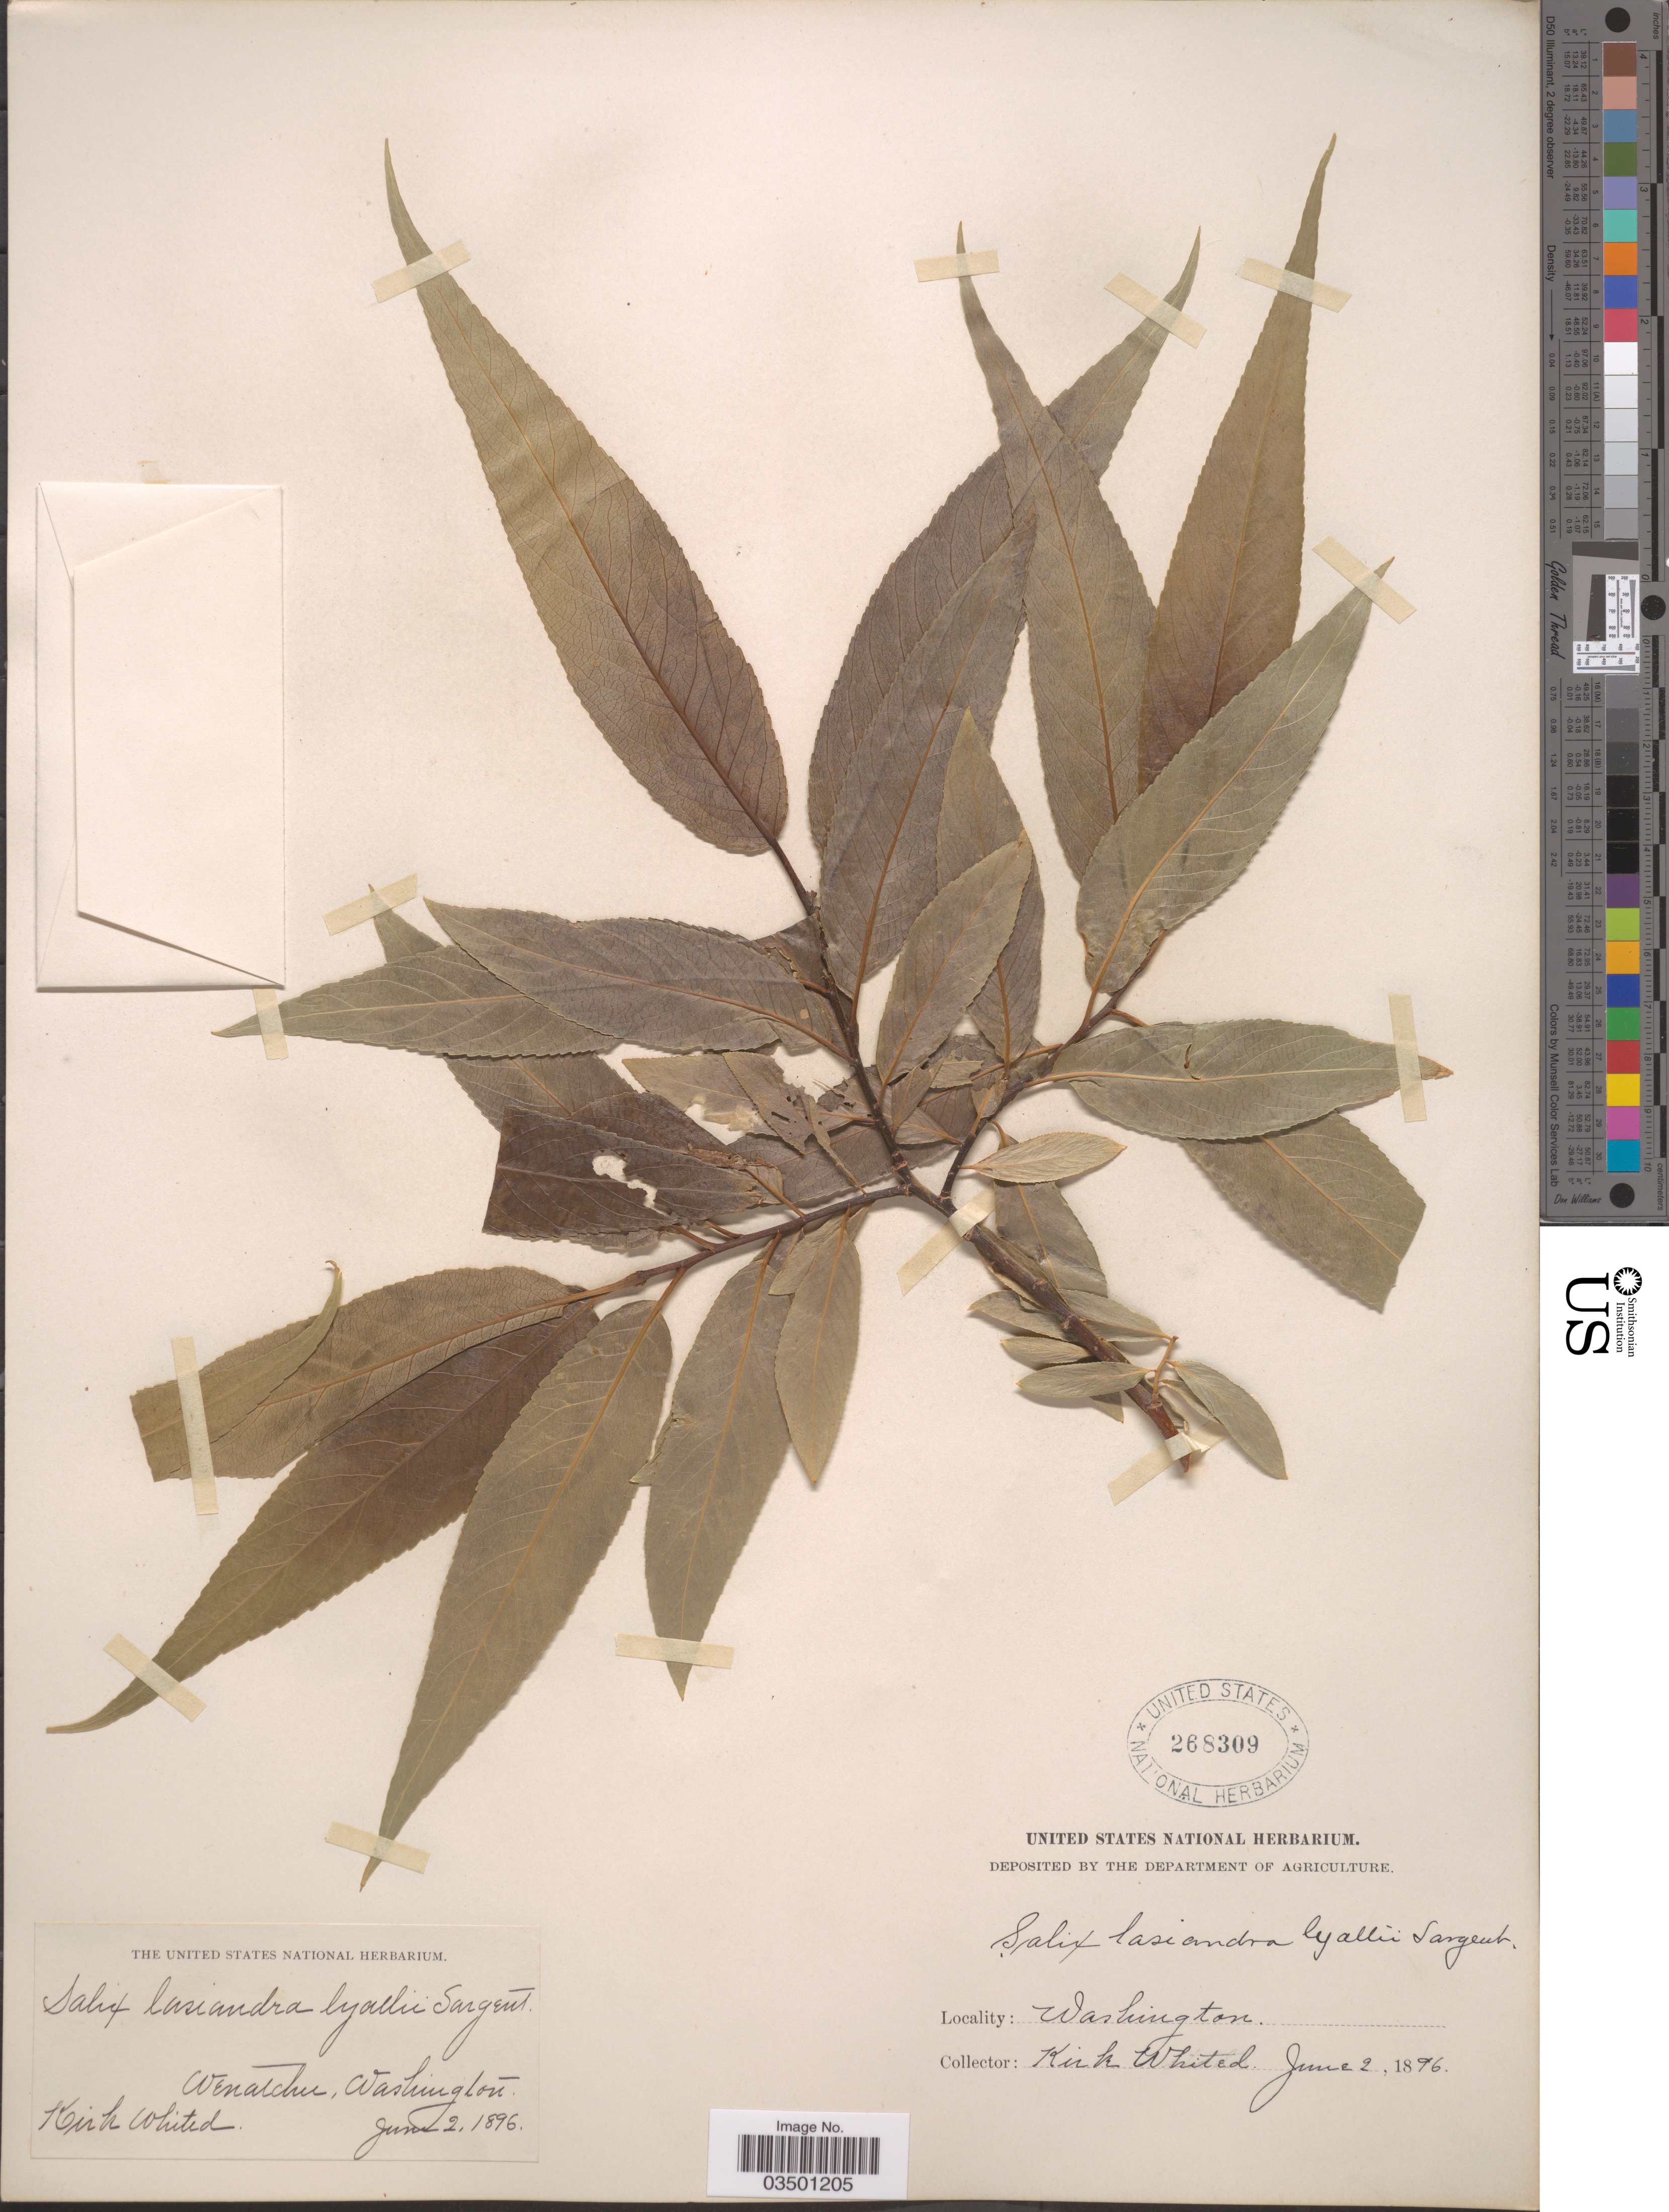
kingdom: Plantae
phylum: Tracheophyta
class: Magnoliopsida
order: Malpighiales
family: Salicaceae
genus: Salix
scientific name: Salix lasiandra var. lyallii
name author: Sarg.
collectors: K. Whited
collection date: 1896-06-02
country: United States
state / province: Washington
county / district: Chelan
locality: Wenatchee.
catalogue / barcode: US 268309